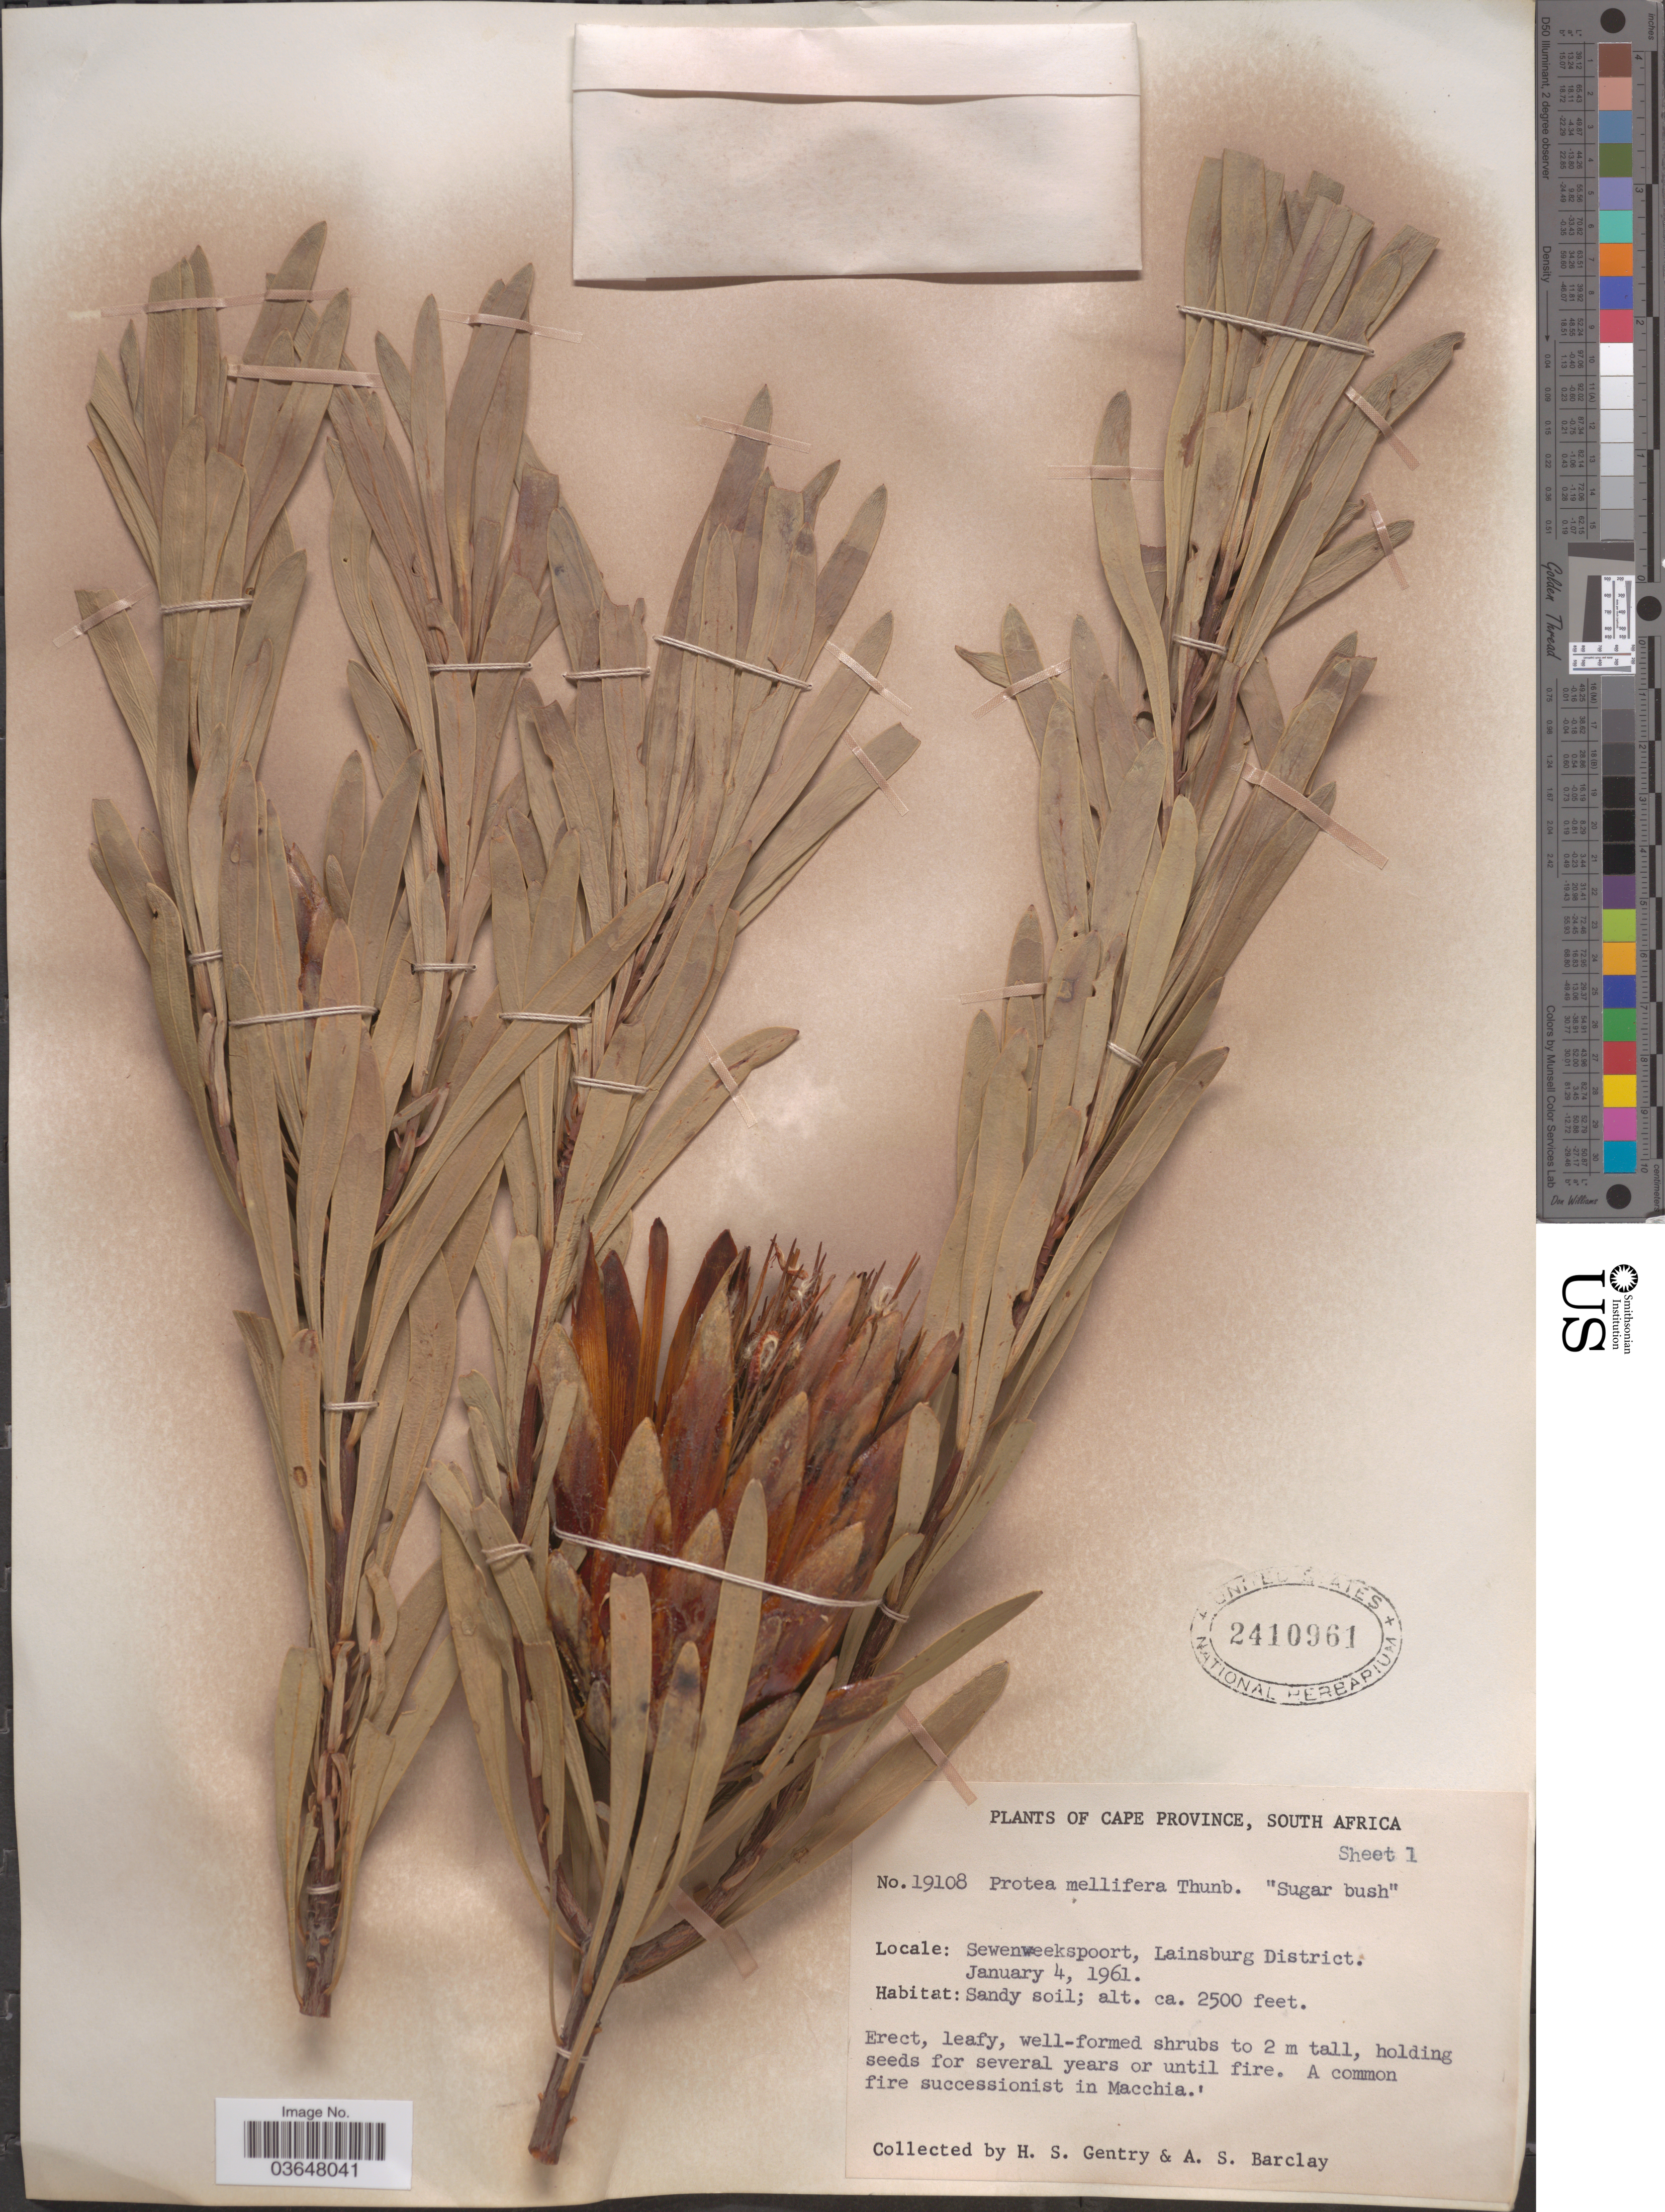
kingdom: Plantae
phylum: Tracheophyta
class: Magnoliopsida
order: Proteales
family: Proteaceae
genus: Protea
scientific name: Protea mellifera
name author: Thunb.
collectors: H. S. Gentry & A. S. Barclay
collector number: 19108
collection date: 1961-01-04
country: South Africa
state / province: Western Cape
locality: Sewenweekspoort, Lainsburg District.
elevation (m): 762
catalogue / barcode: US 2410961